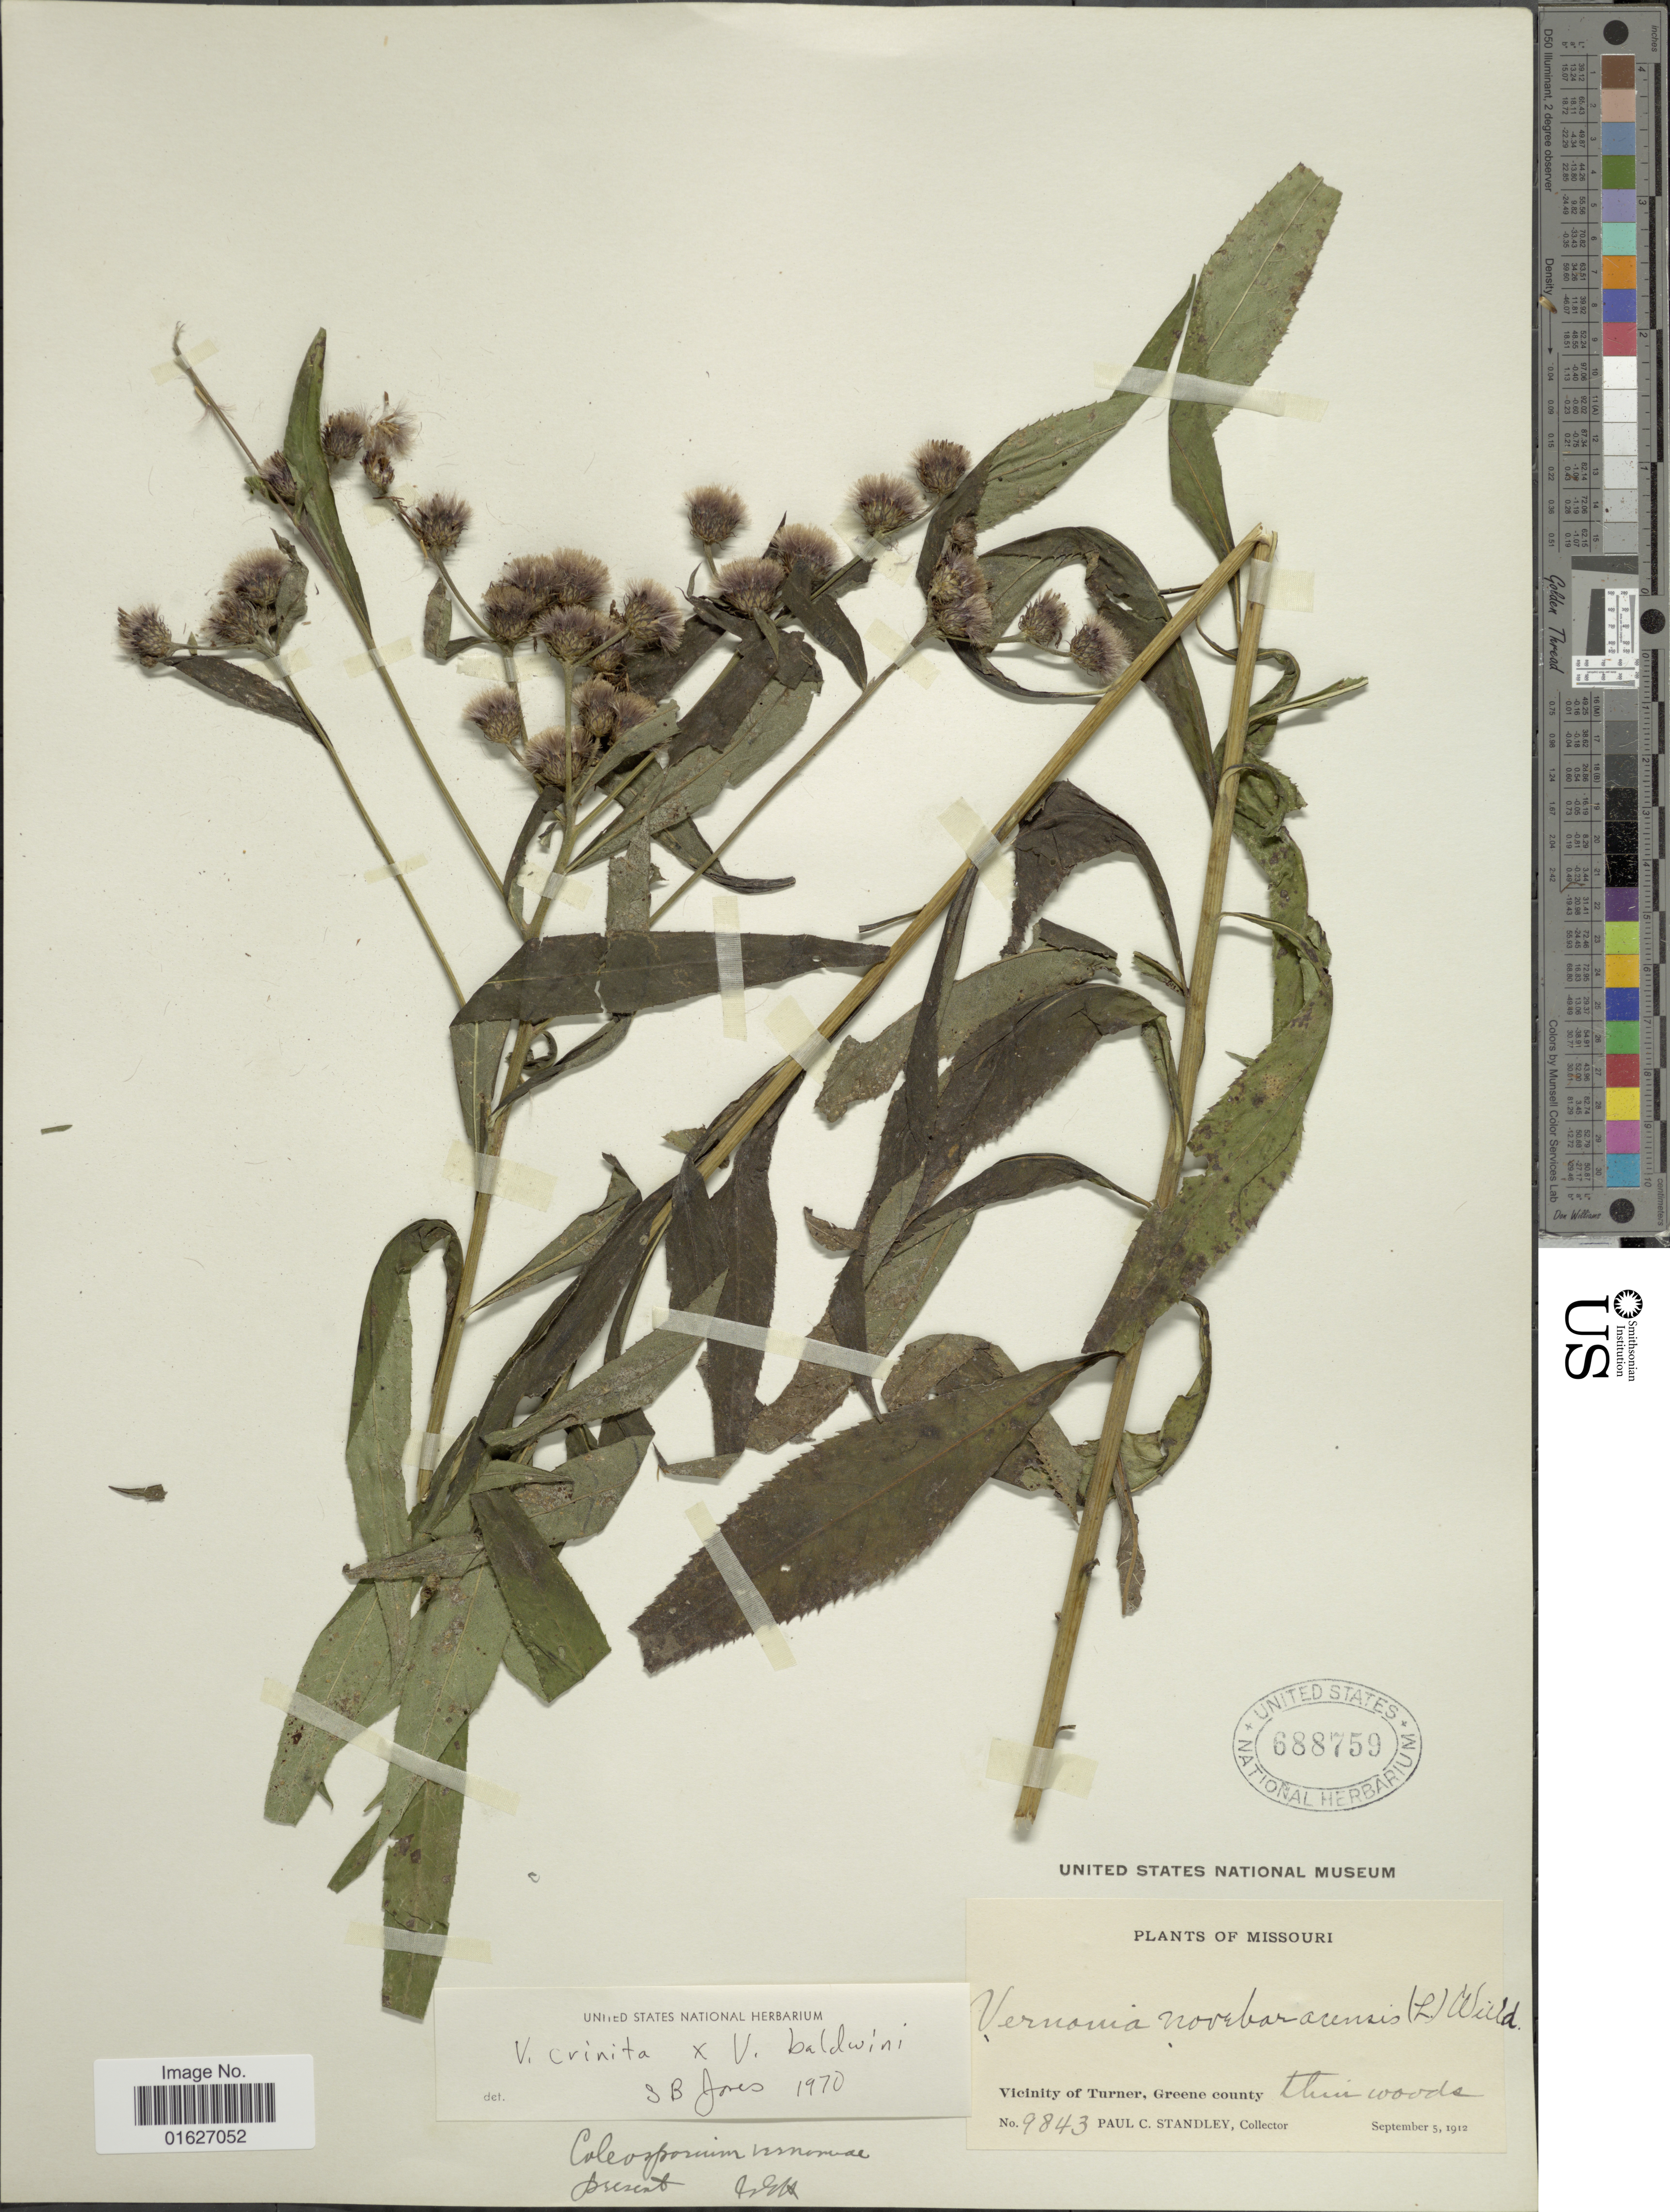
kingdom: Plantae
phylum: Tracheophyta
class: Magnoliopsida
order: Asterales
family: Asteraceae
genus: Vernonia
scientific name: Vernonia crinita x V. baldwinii Torr.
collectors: P. C. Standley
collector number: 9843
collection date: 1912-09-05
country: United States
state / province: Missouri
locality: Vicinity of Turner, Greene County.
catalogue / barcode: US 688759